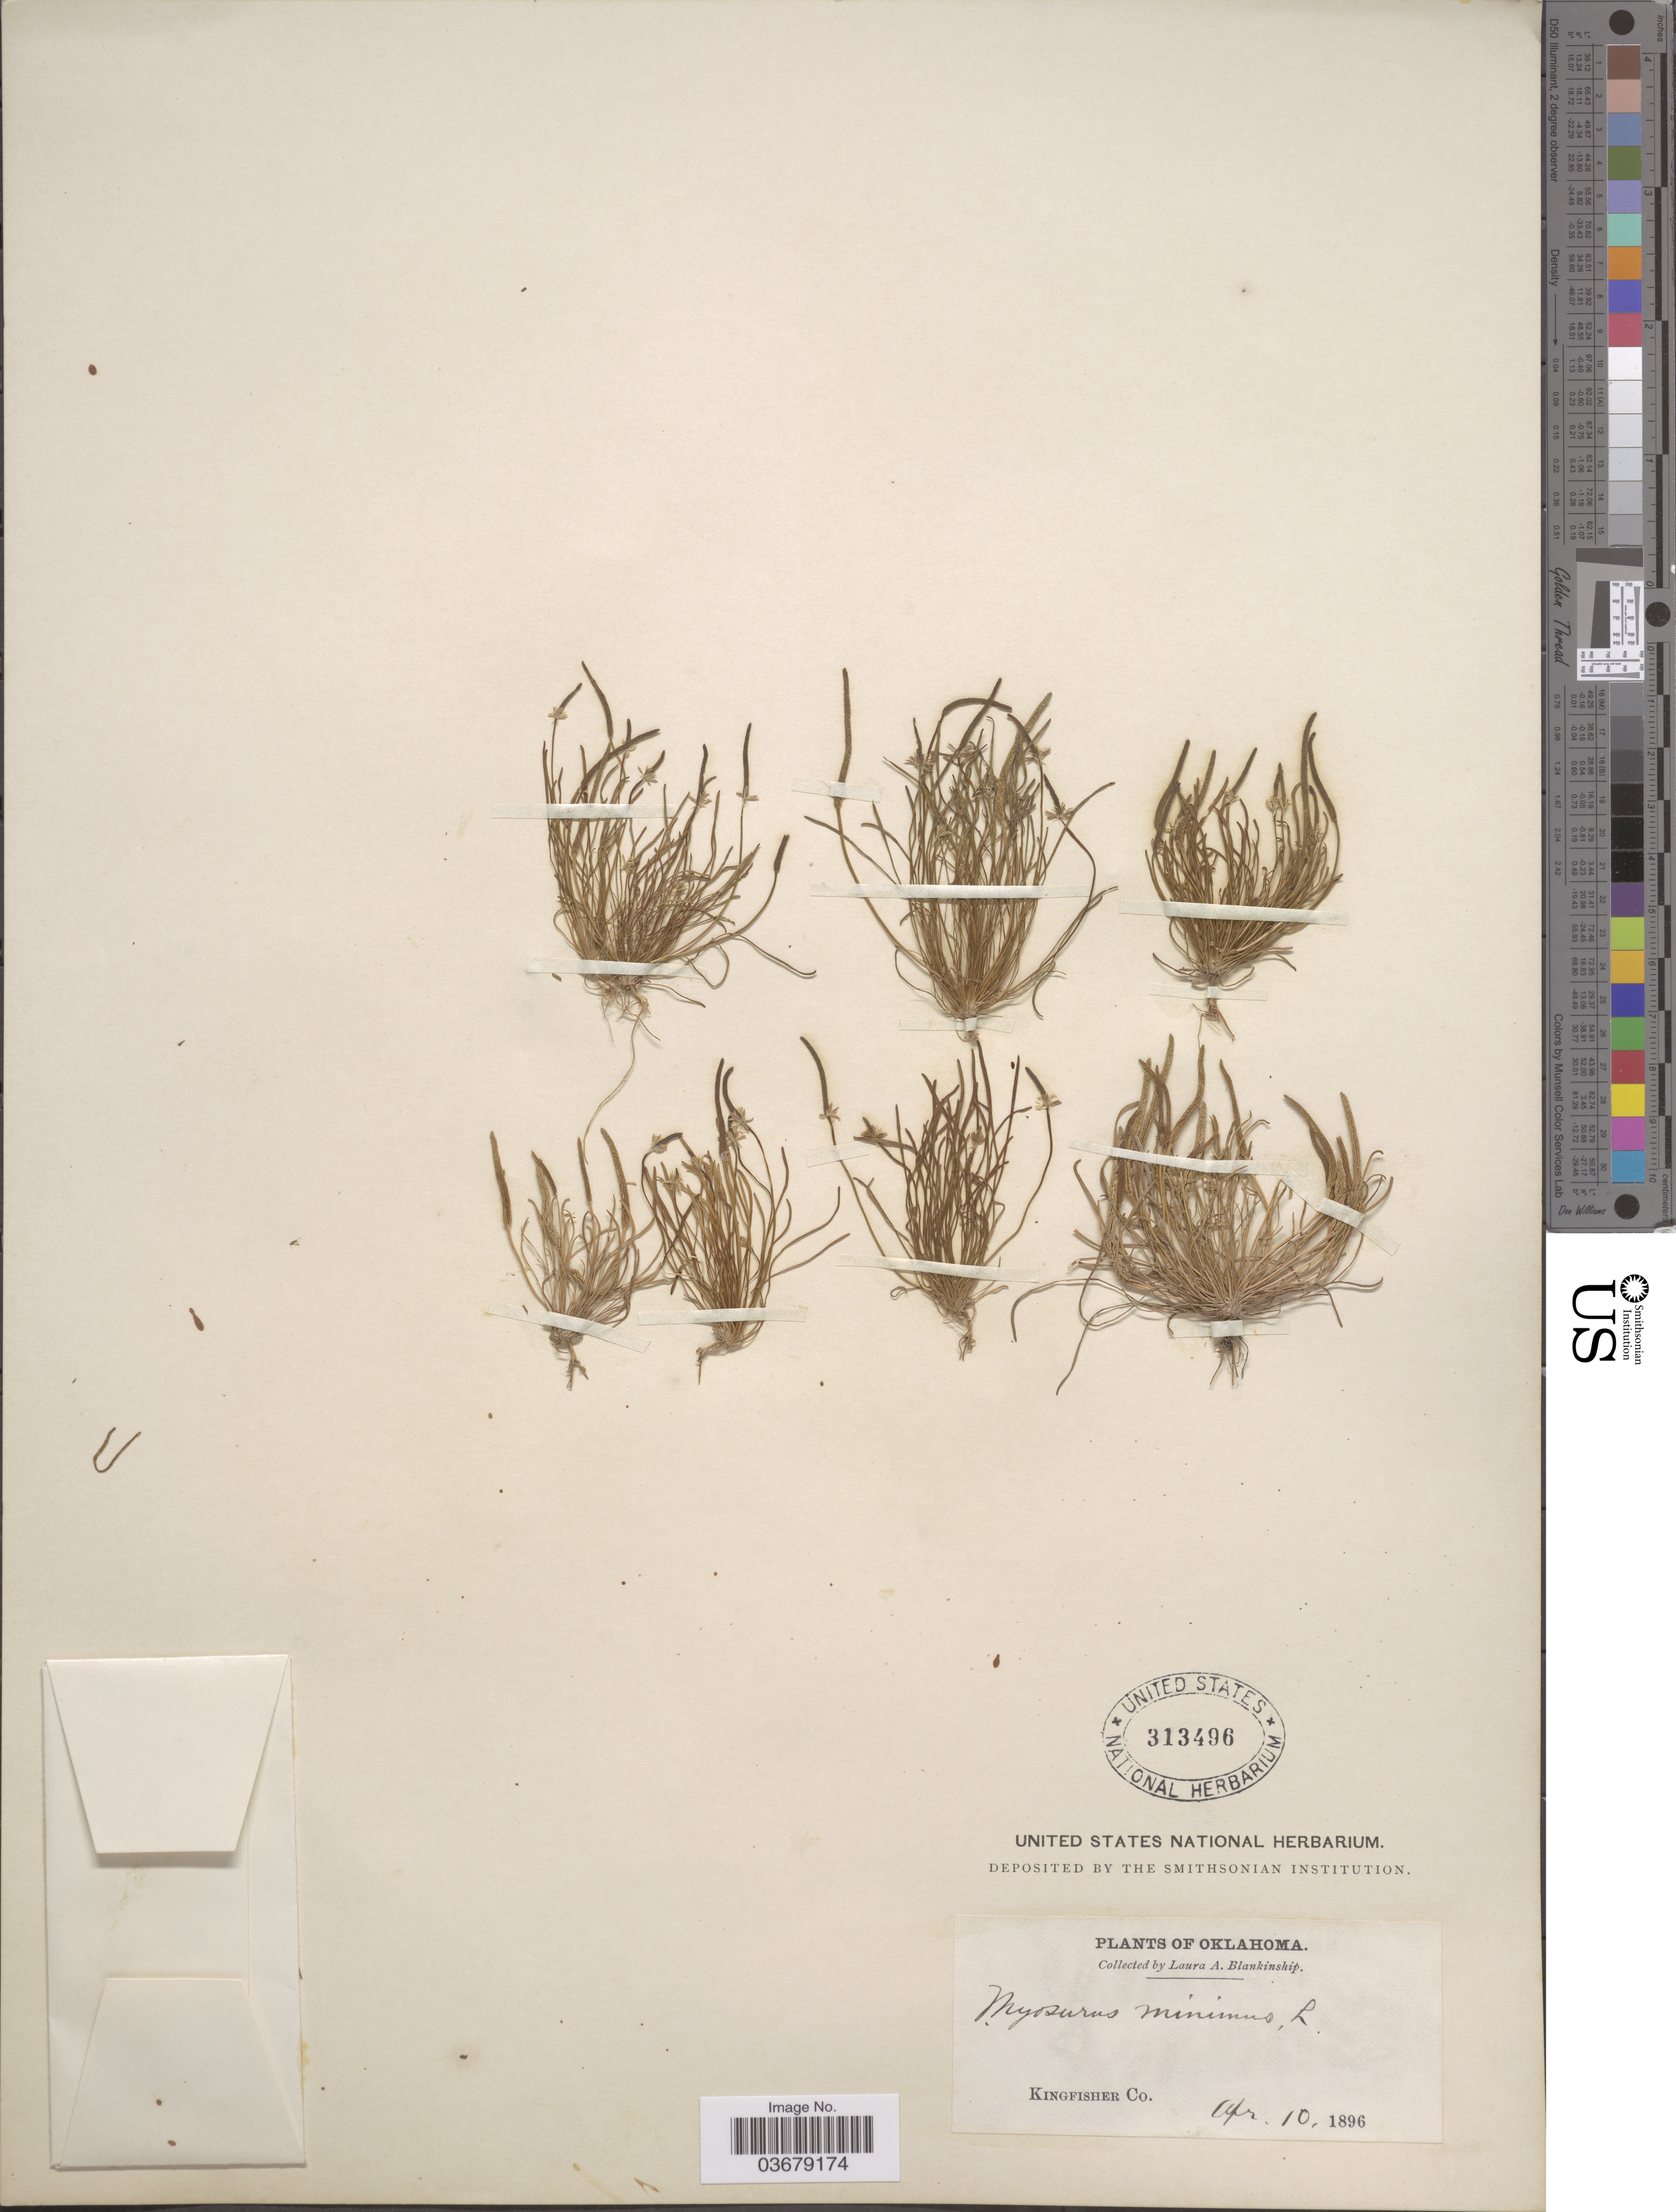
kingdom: Plantae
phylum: Tracheophyta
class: Magnoliopsida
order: Ranunculales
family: Ranunculaceae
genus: Myosurus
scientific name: Myosurus minimus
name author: L.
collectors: L. A. Blankinship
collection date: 1896-04-10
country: United States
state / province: Oklahoma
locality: Kingfisher Co.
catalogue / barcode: US 313496